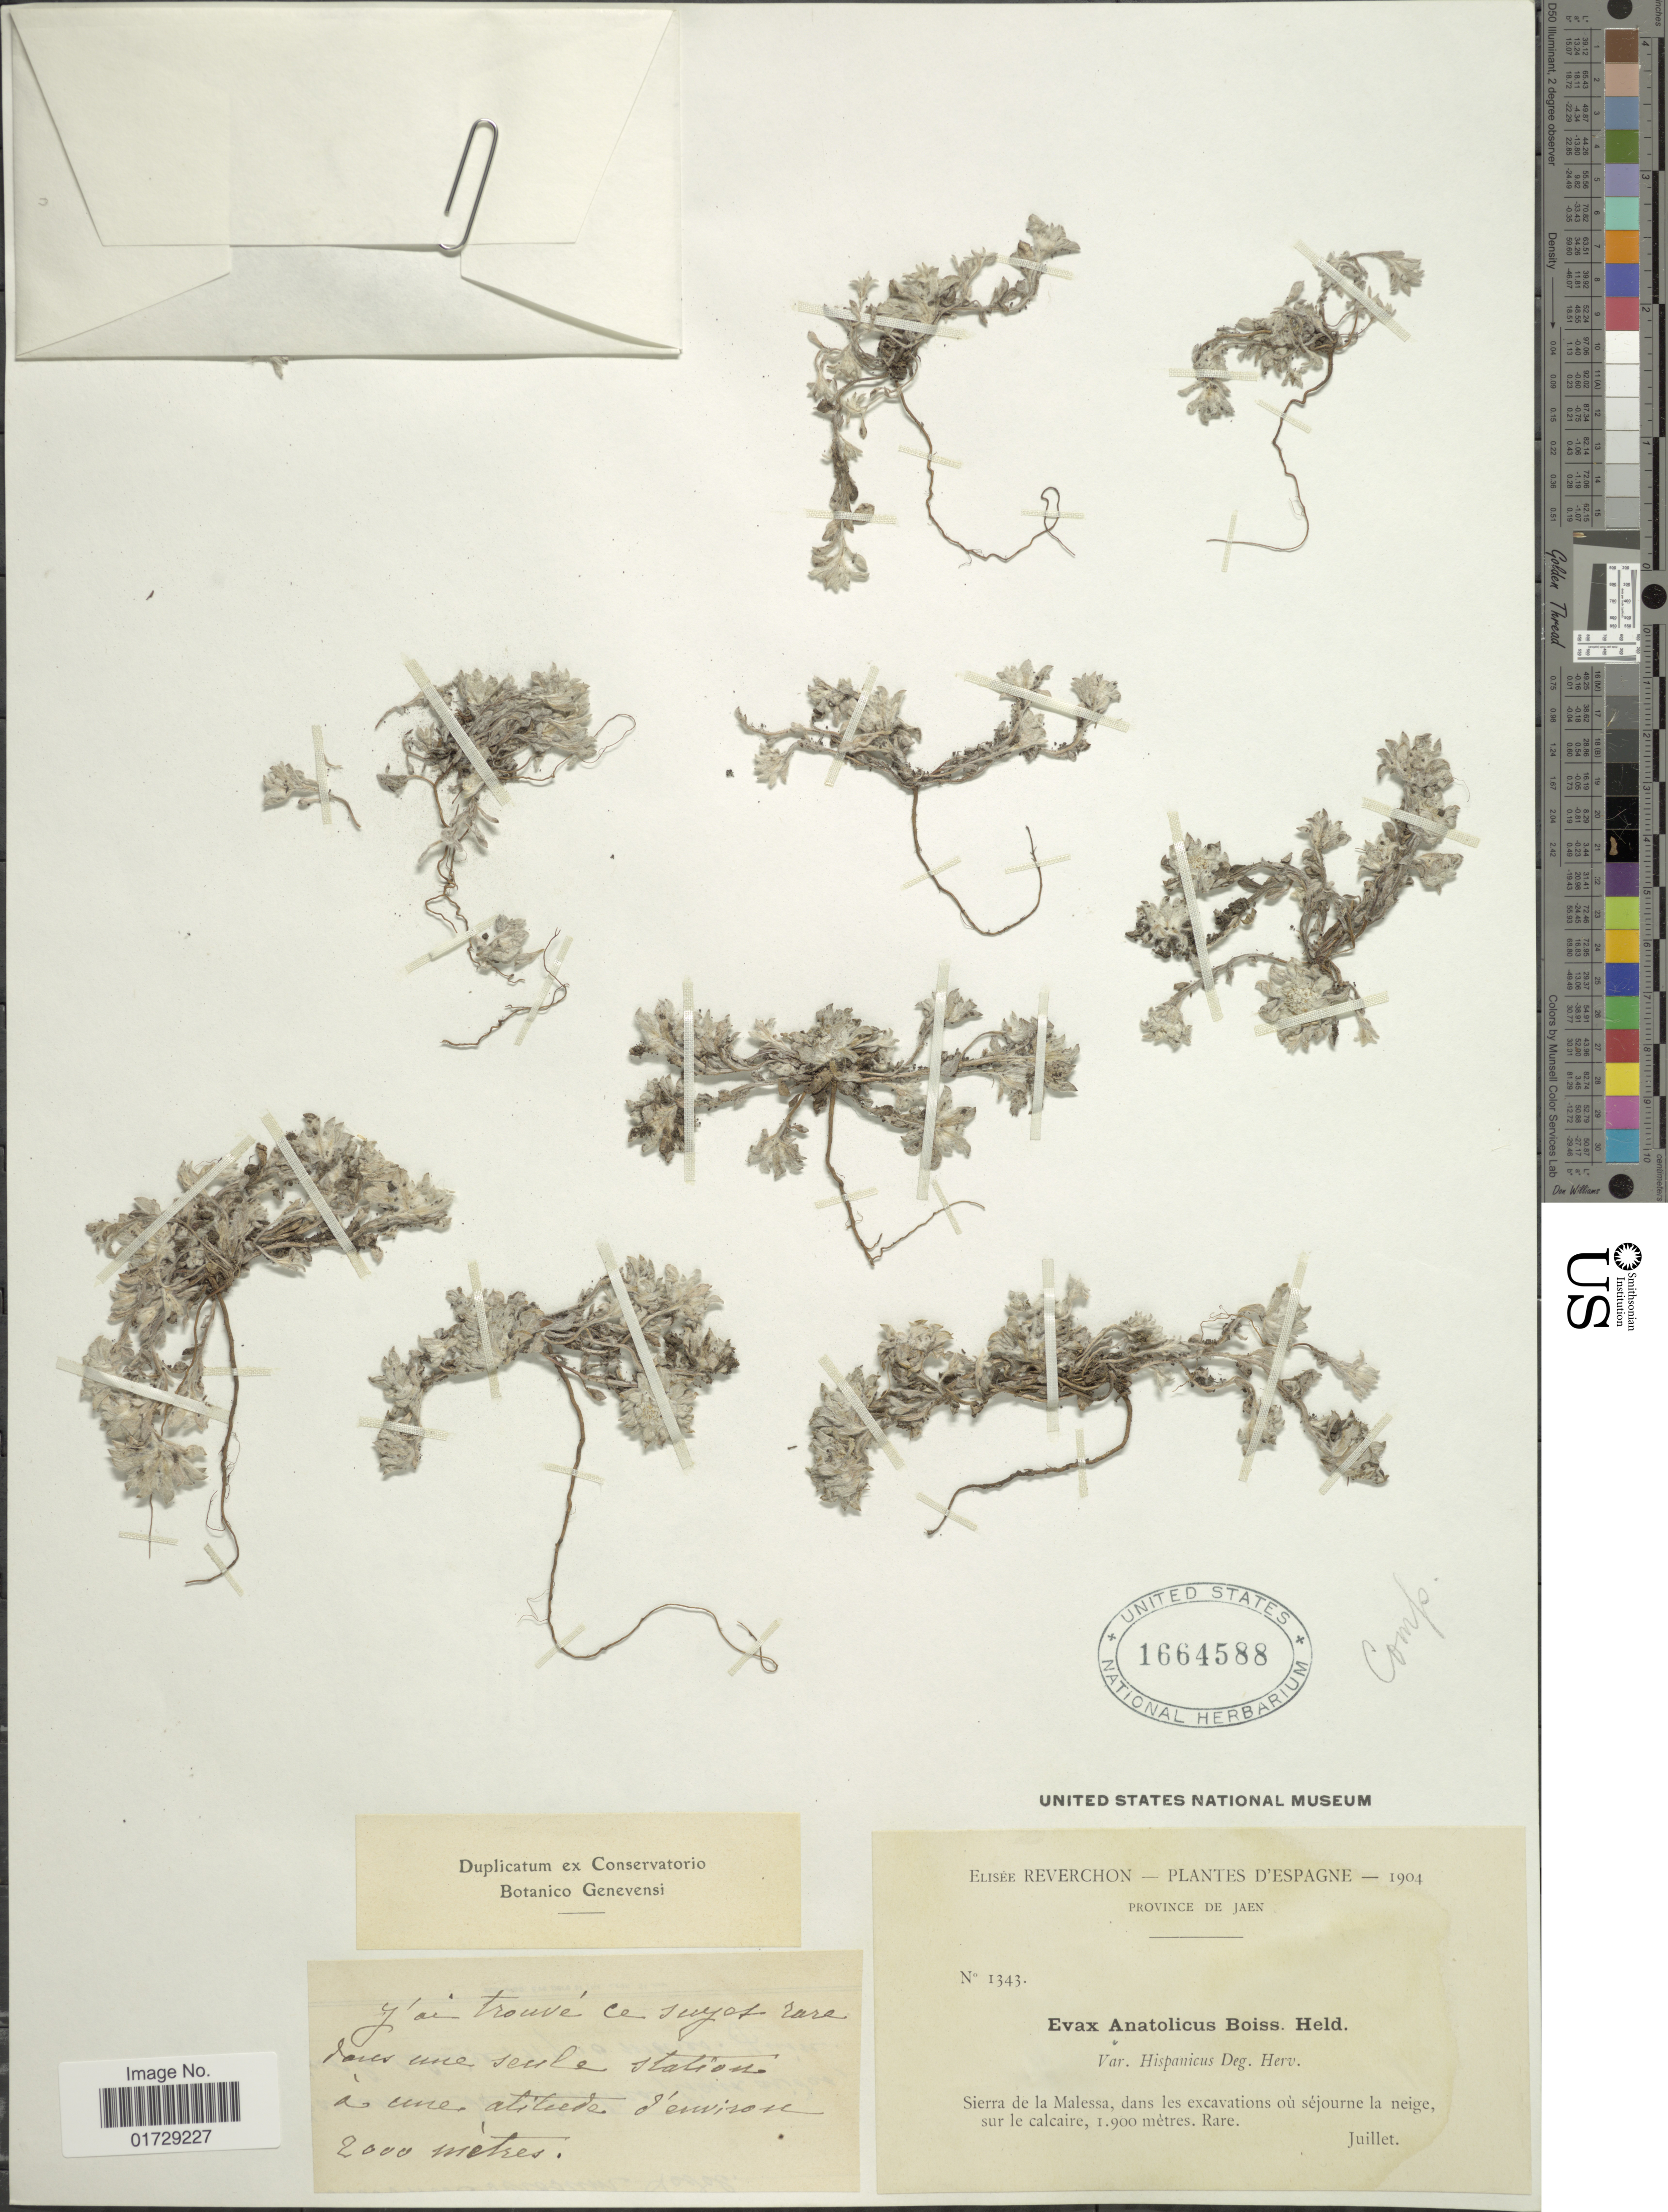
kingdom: Plantae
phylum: Tracheophyta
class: Magnoliopsida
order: Asterales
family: Asteraceae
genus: Evax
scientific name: Evax anatolica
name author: Boiss. & Heldr.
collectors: E. Reverchon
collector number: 1343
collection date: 1904-07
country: Spain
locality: Province de Jaen, D' Espagne, Sierra de la Malessa, dans les excavations ou sejourne la neige, sur le calcaire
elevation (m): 1900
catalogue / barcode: US 1664588